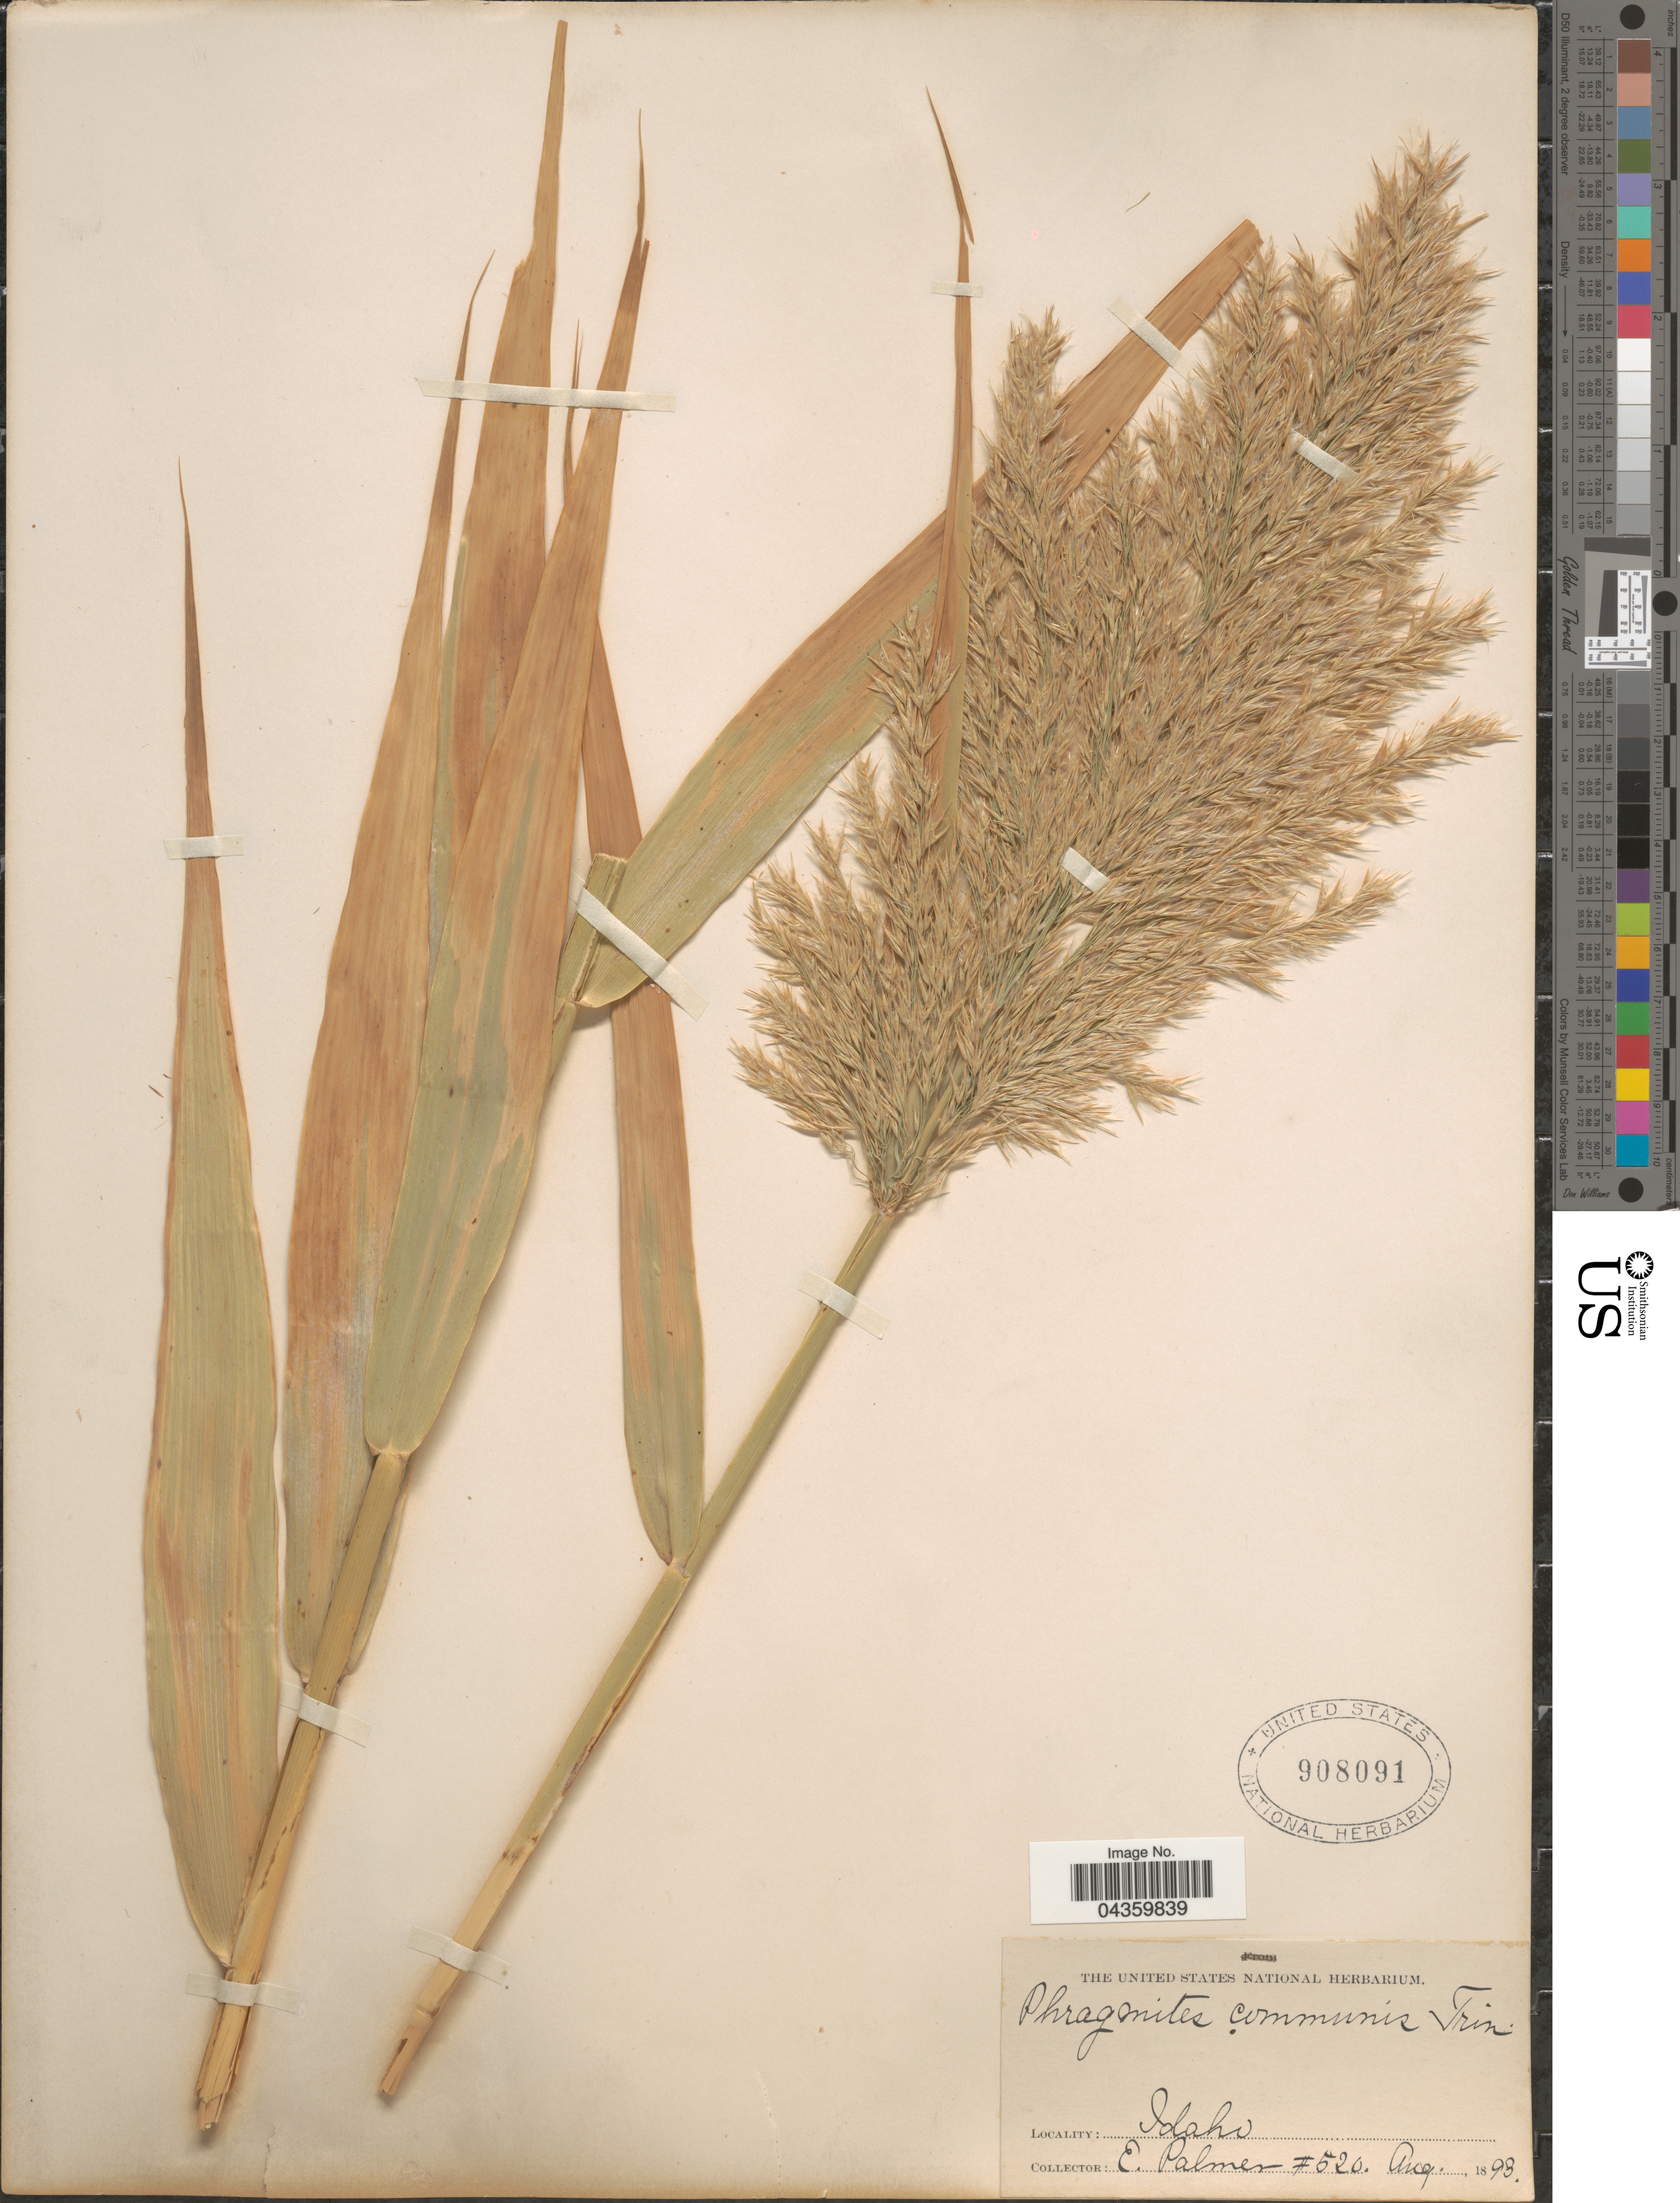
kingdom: Plantae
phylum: Tracheophyta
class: Liliopsida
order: Poales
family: Poaceae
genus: Phragmites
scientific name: Phragmites australis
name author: (Cav.) Trin. ex Steud.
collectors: E. Palmer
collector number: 520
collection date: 1893-08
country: United States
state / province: Idaho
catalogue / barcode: US 908091